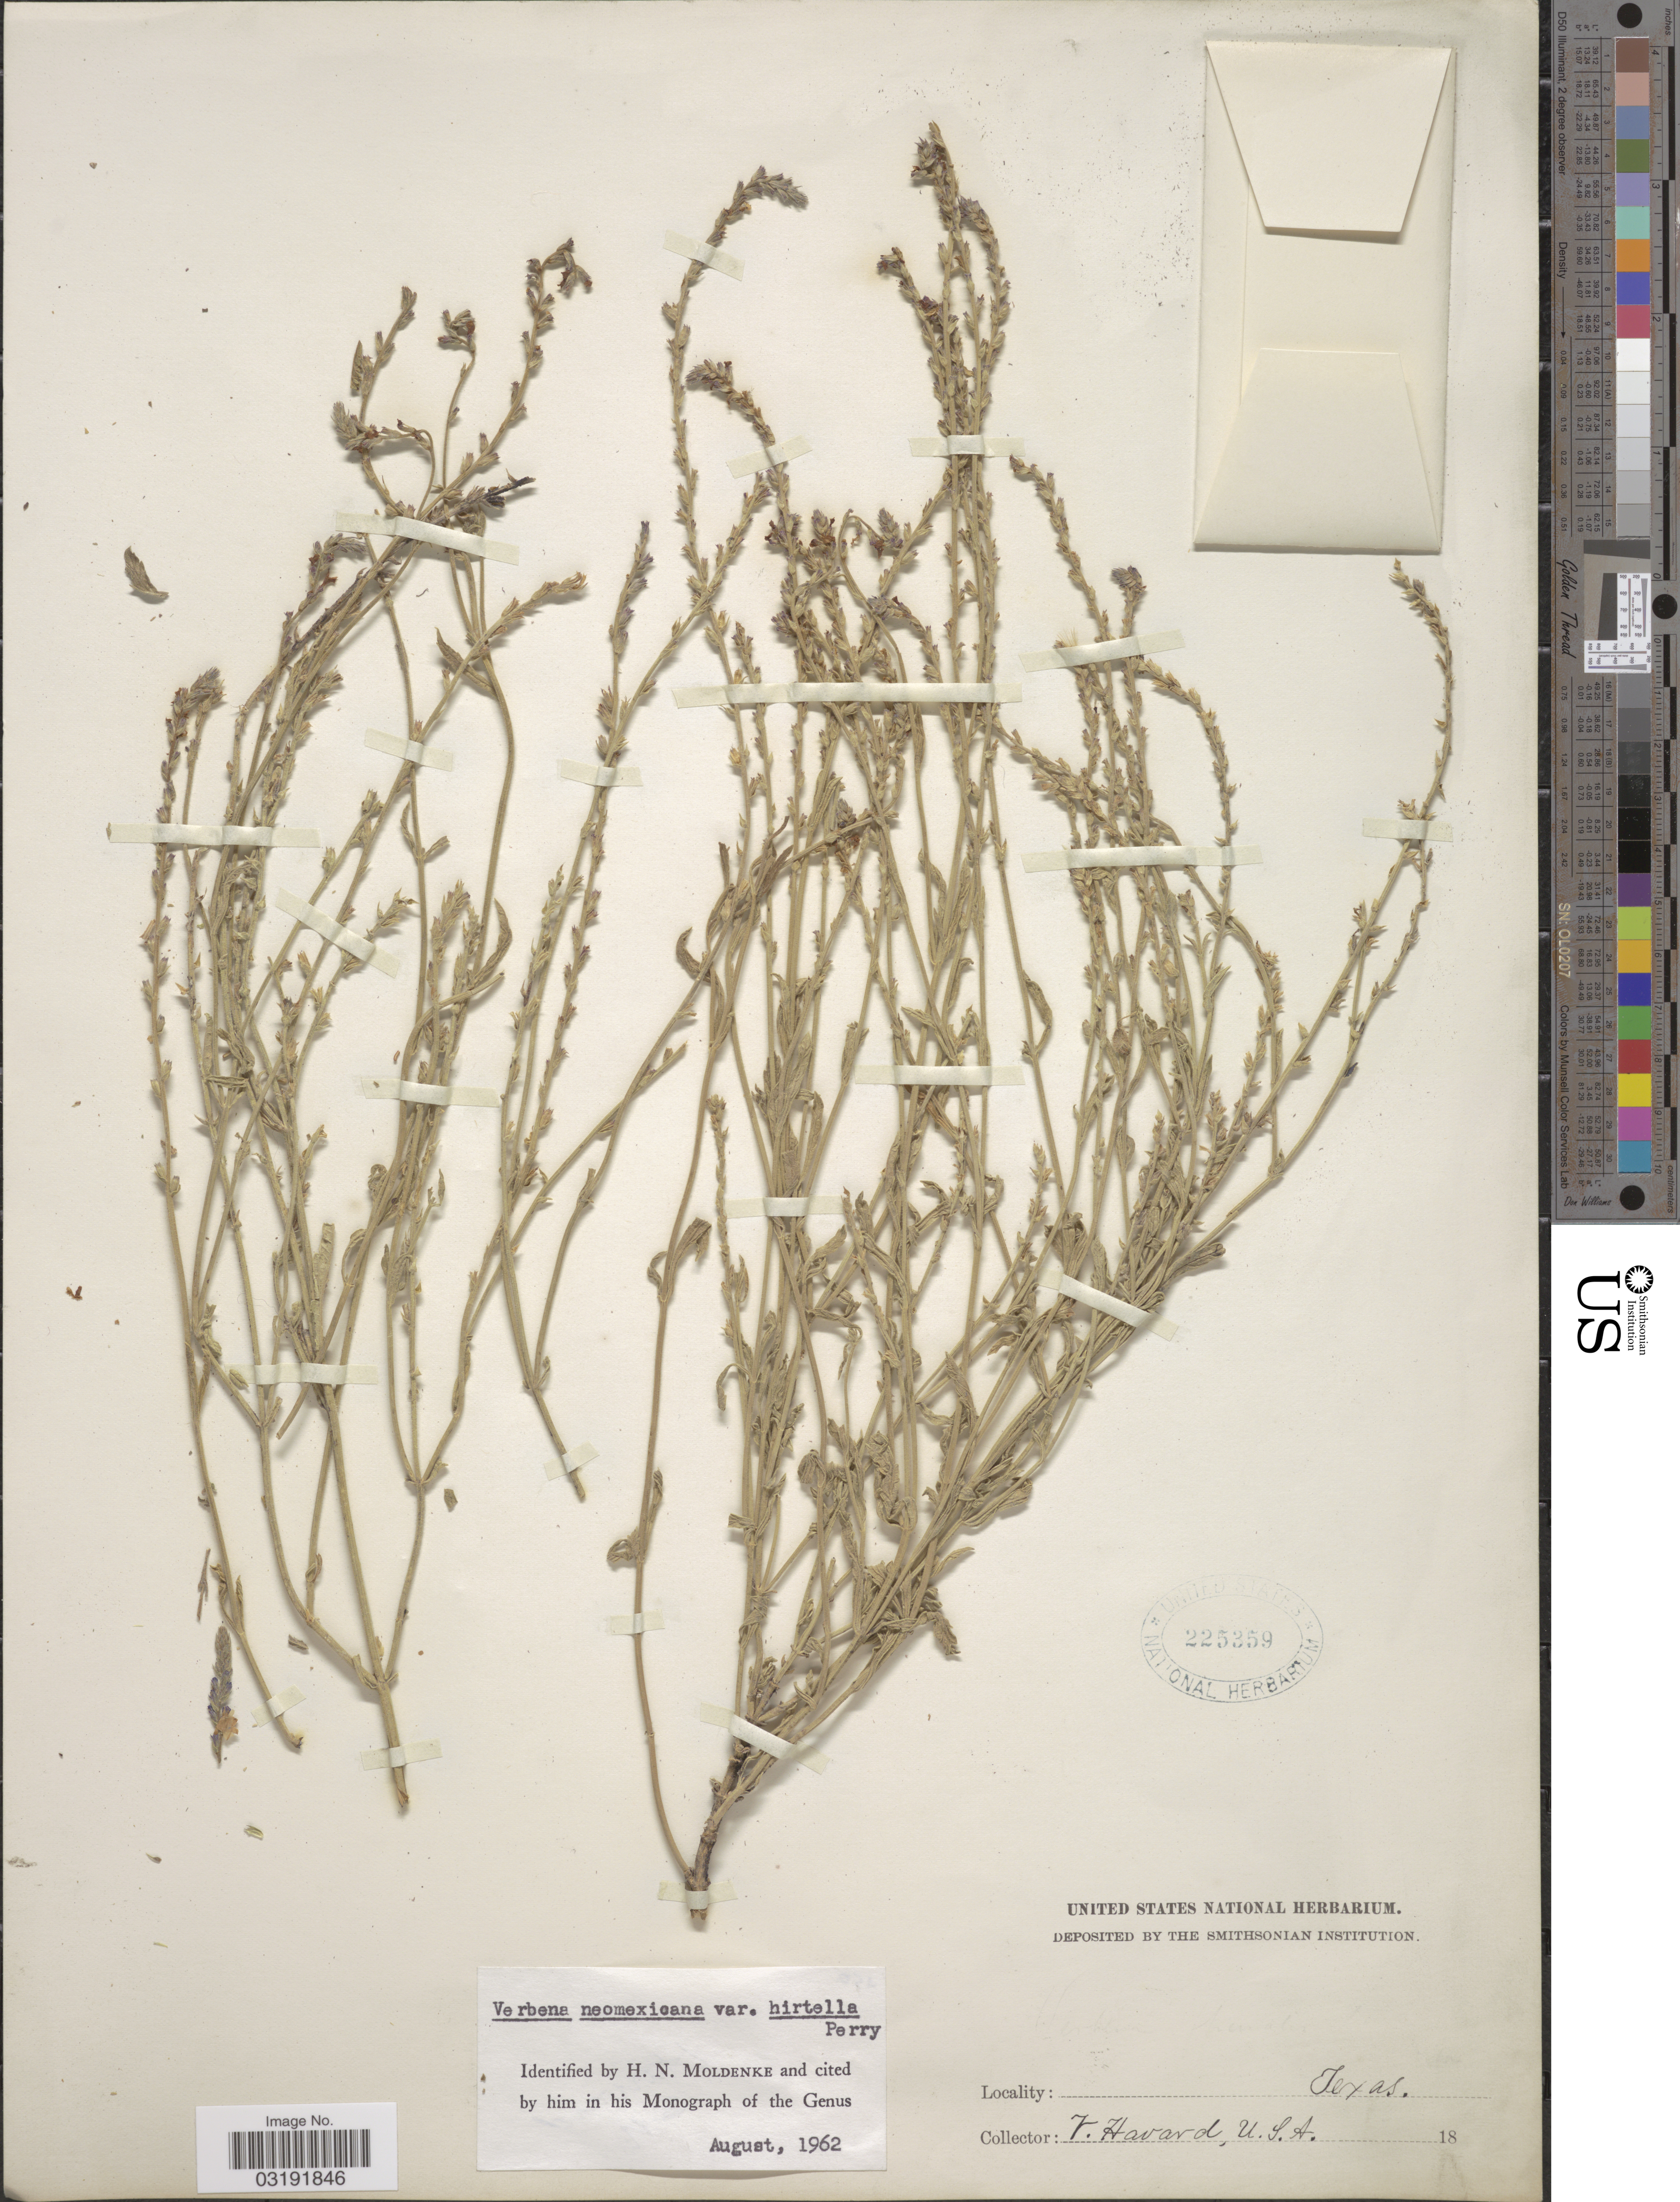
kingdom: Plantae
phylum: Tracheophyta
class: Magnoliopsida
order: Lamiales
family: Verbenaceae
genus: Verbena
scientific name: Verbena neomexicana var. hirtella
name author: L.M. Perry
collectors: V. Havard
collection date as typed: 18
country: United States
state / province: Texas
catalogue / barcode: US 225359